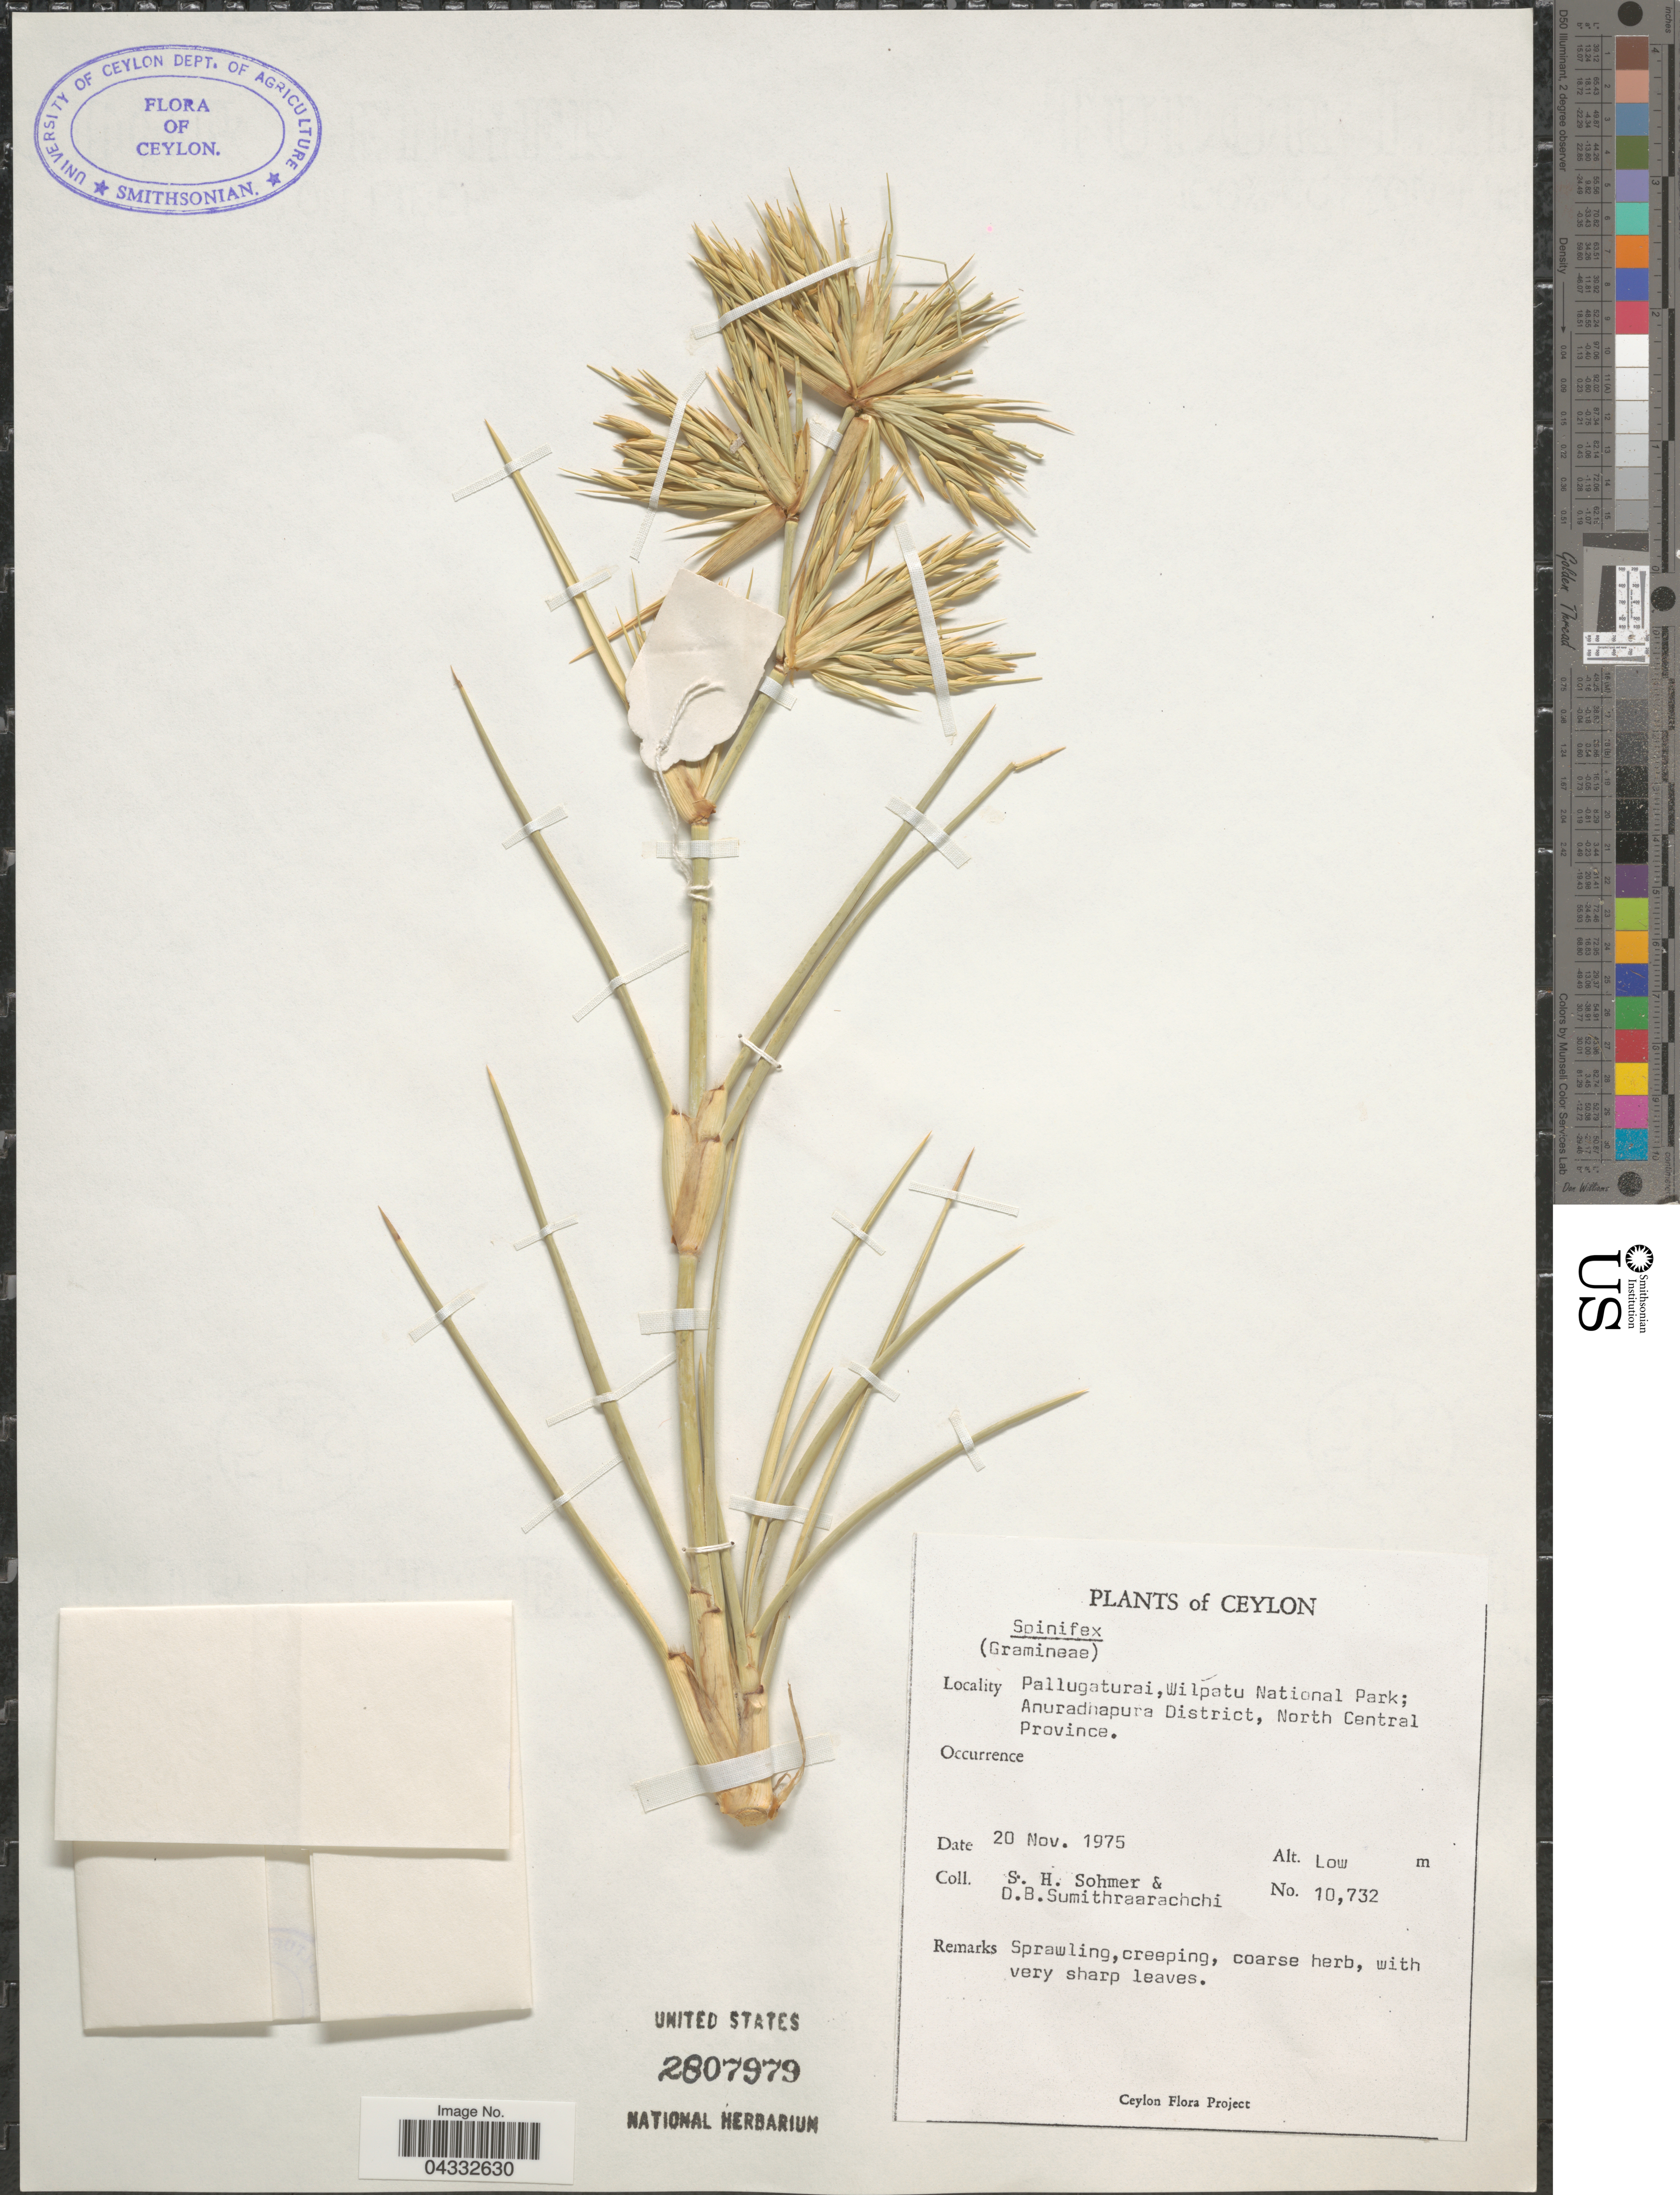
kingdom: Plantae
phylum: Tracheophyta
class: Liliopsida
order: Poales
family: Poaceae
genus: Spinifex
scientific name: Spinifex littoreus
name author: (Burm. f.) Merr.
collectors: S. H. Sohmer & D. B. Sumithraarachchi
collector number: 10732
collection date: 1975-11-20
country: Sri Lanka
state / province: North Central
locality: Ceylon. Pallugaturai, Wilpatu National Park; Anuradhapura District.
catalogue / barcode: US 2807979